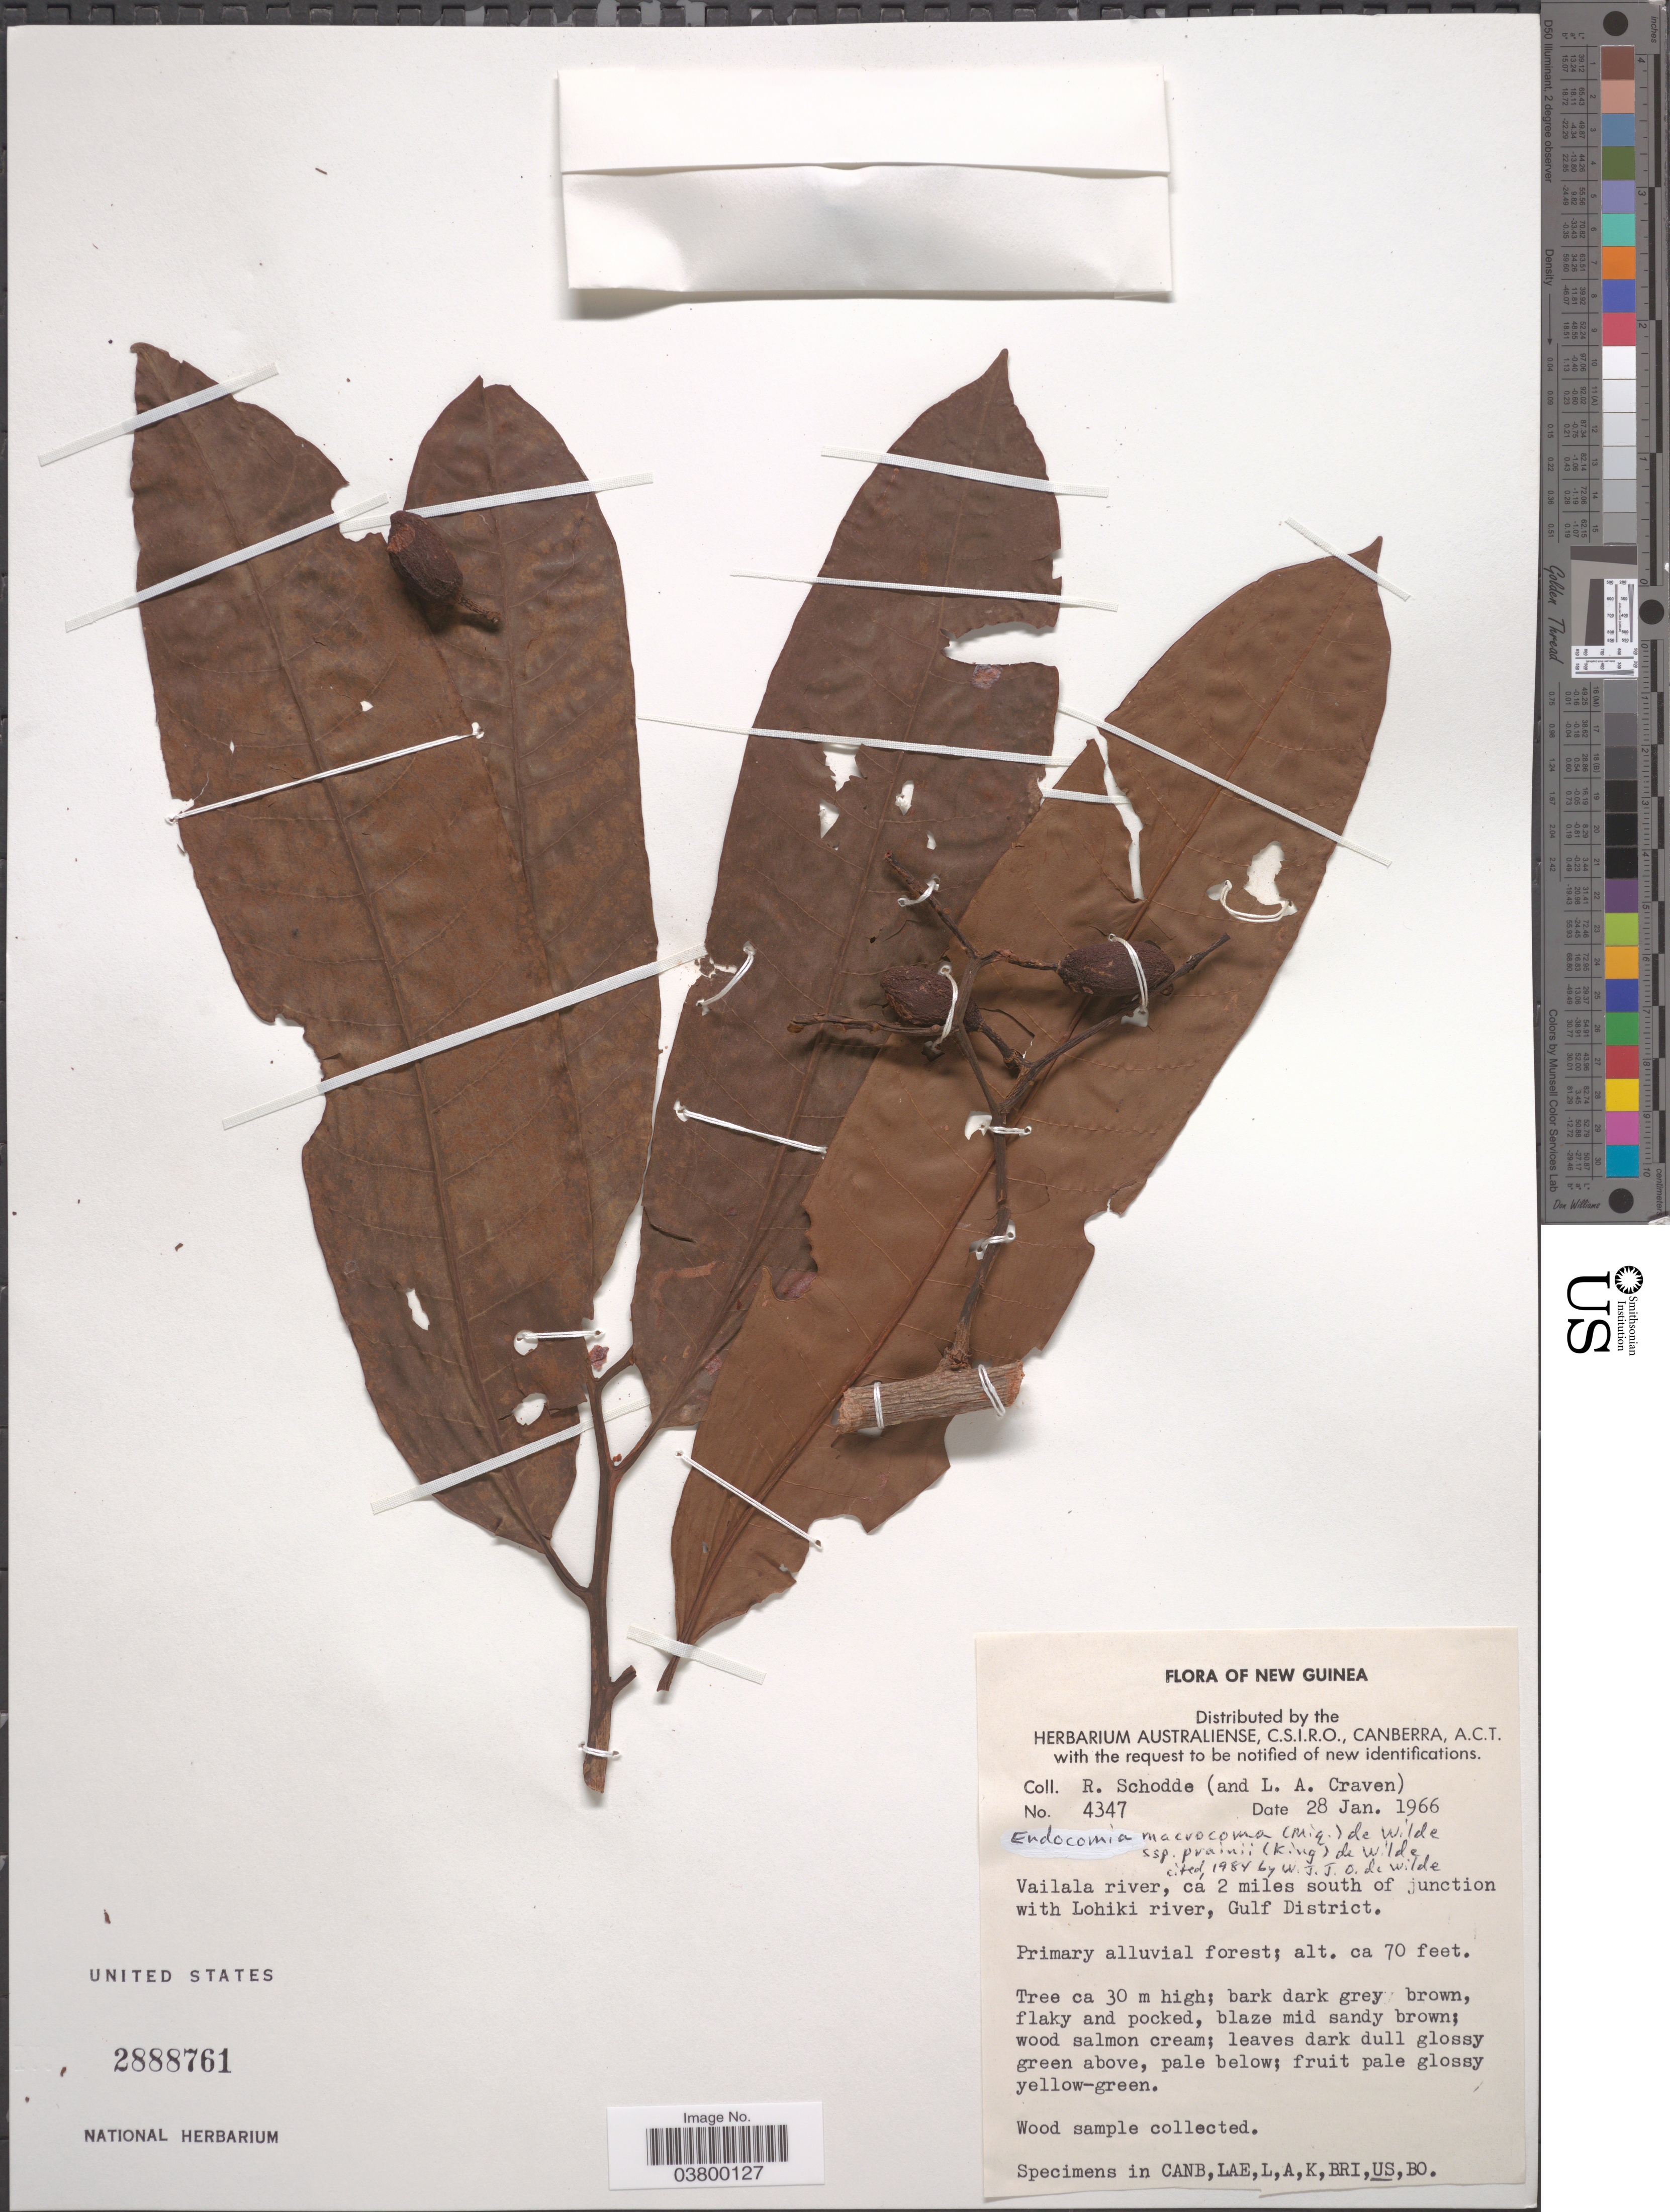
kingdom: Plantae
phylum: Tracheophyta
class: Magnoliopsida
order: Magnoliales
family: Myristicaceae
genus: Endocomia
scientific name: Endocomia macrocoma subsp. prainii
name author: (King) W.J. de Wilde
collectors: R. Schodde & L. A. Craven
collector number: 4347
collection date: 1966-01-28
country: Papua New Guinea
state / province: Gulf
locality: Vailala river, ca 2 miles south of junction with Lohiki river, Gulf District.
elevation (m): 21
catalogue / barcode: US 2888761